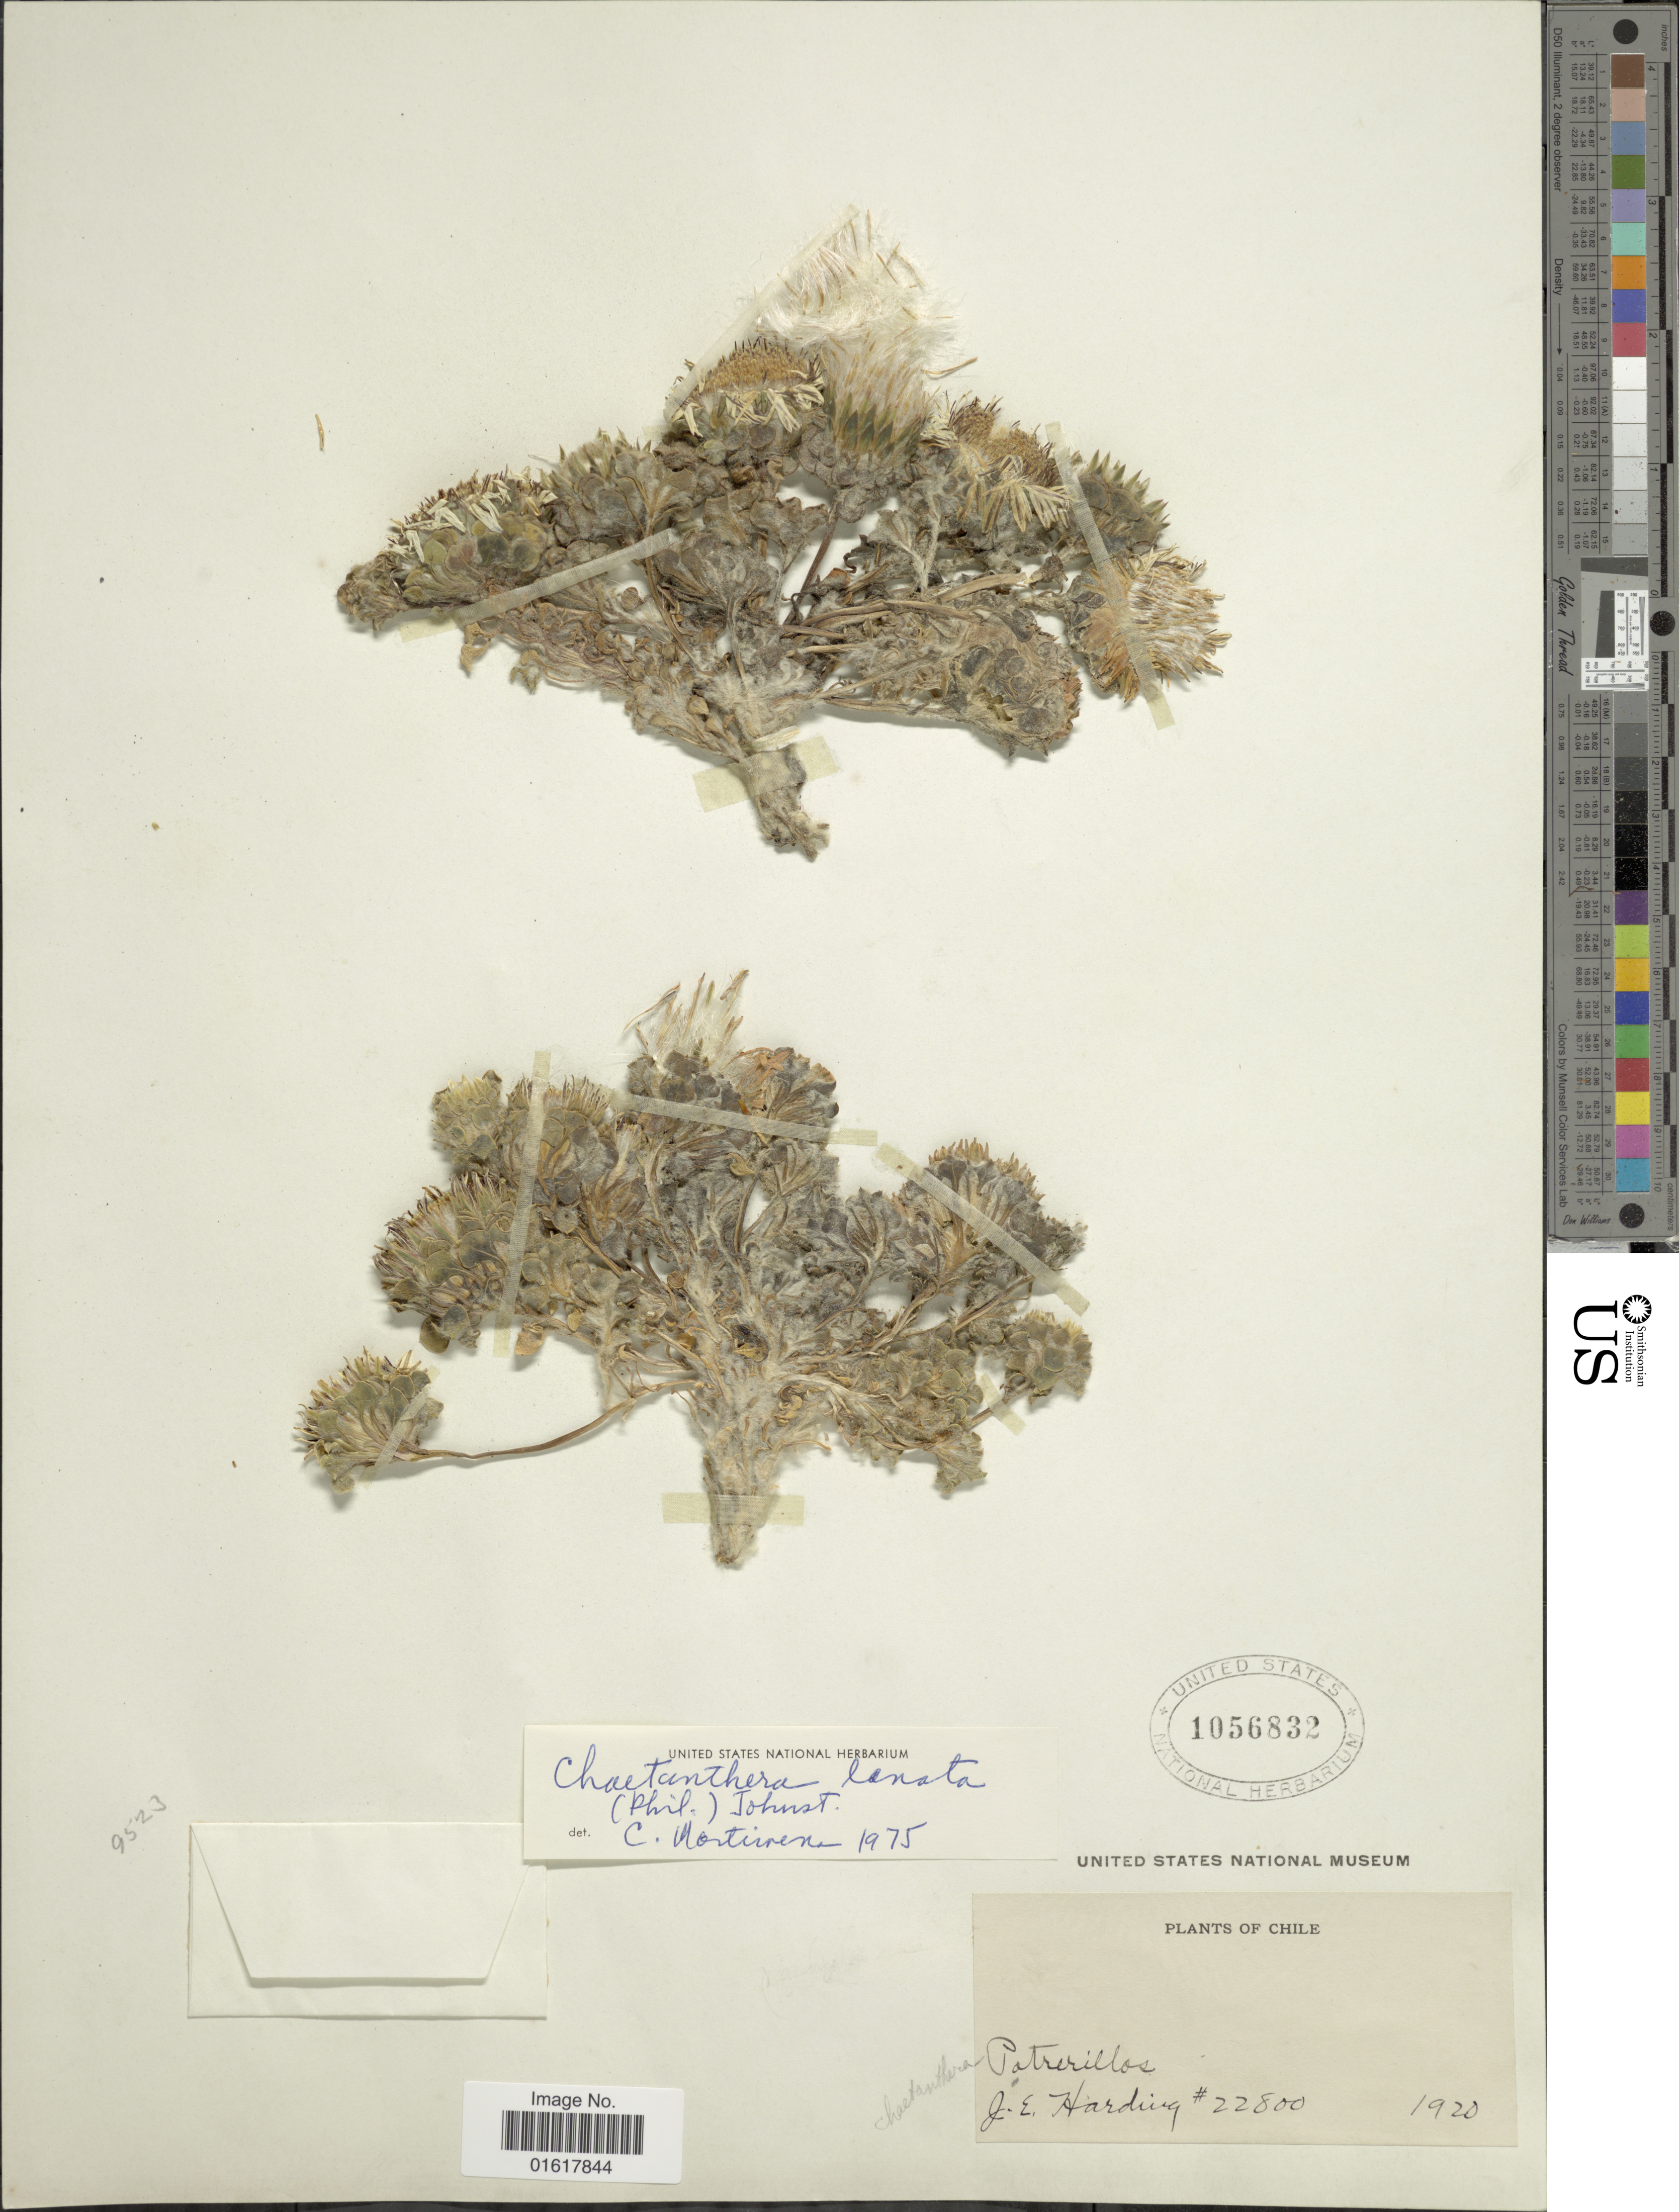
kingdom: Plantae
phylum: Tracheophyta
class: Magnoliopsida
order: Asterales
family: Asteraceae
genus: Chaetanthera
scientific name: Chaetanthera lanata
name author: (Phil.) I.M. Johnst.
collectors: J. Harding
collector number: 22800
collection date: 1920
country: Chile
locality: Patrerillos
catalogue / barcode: US 1056832